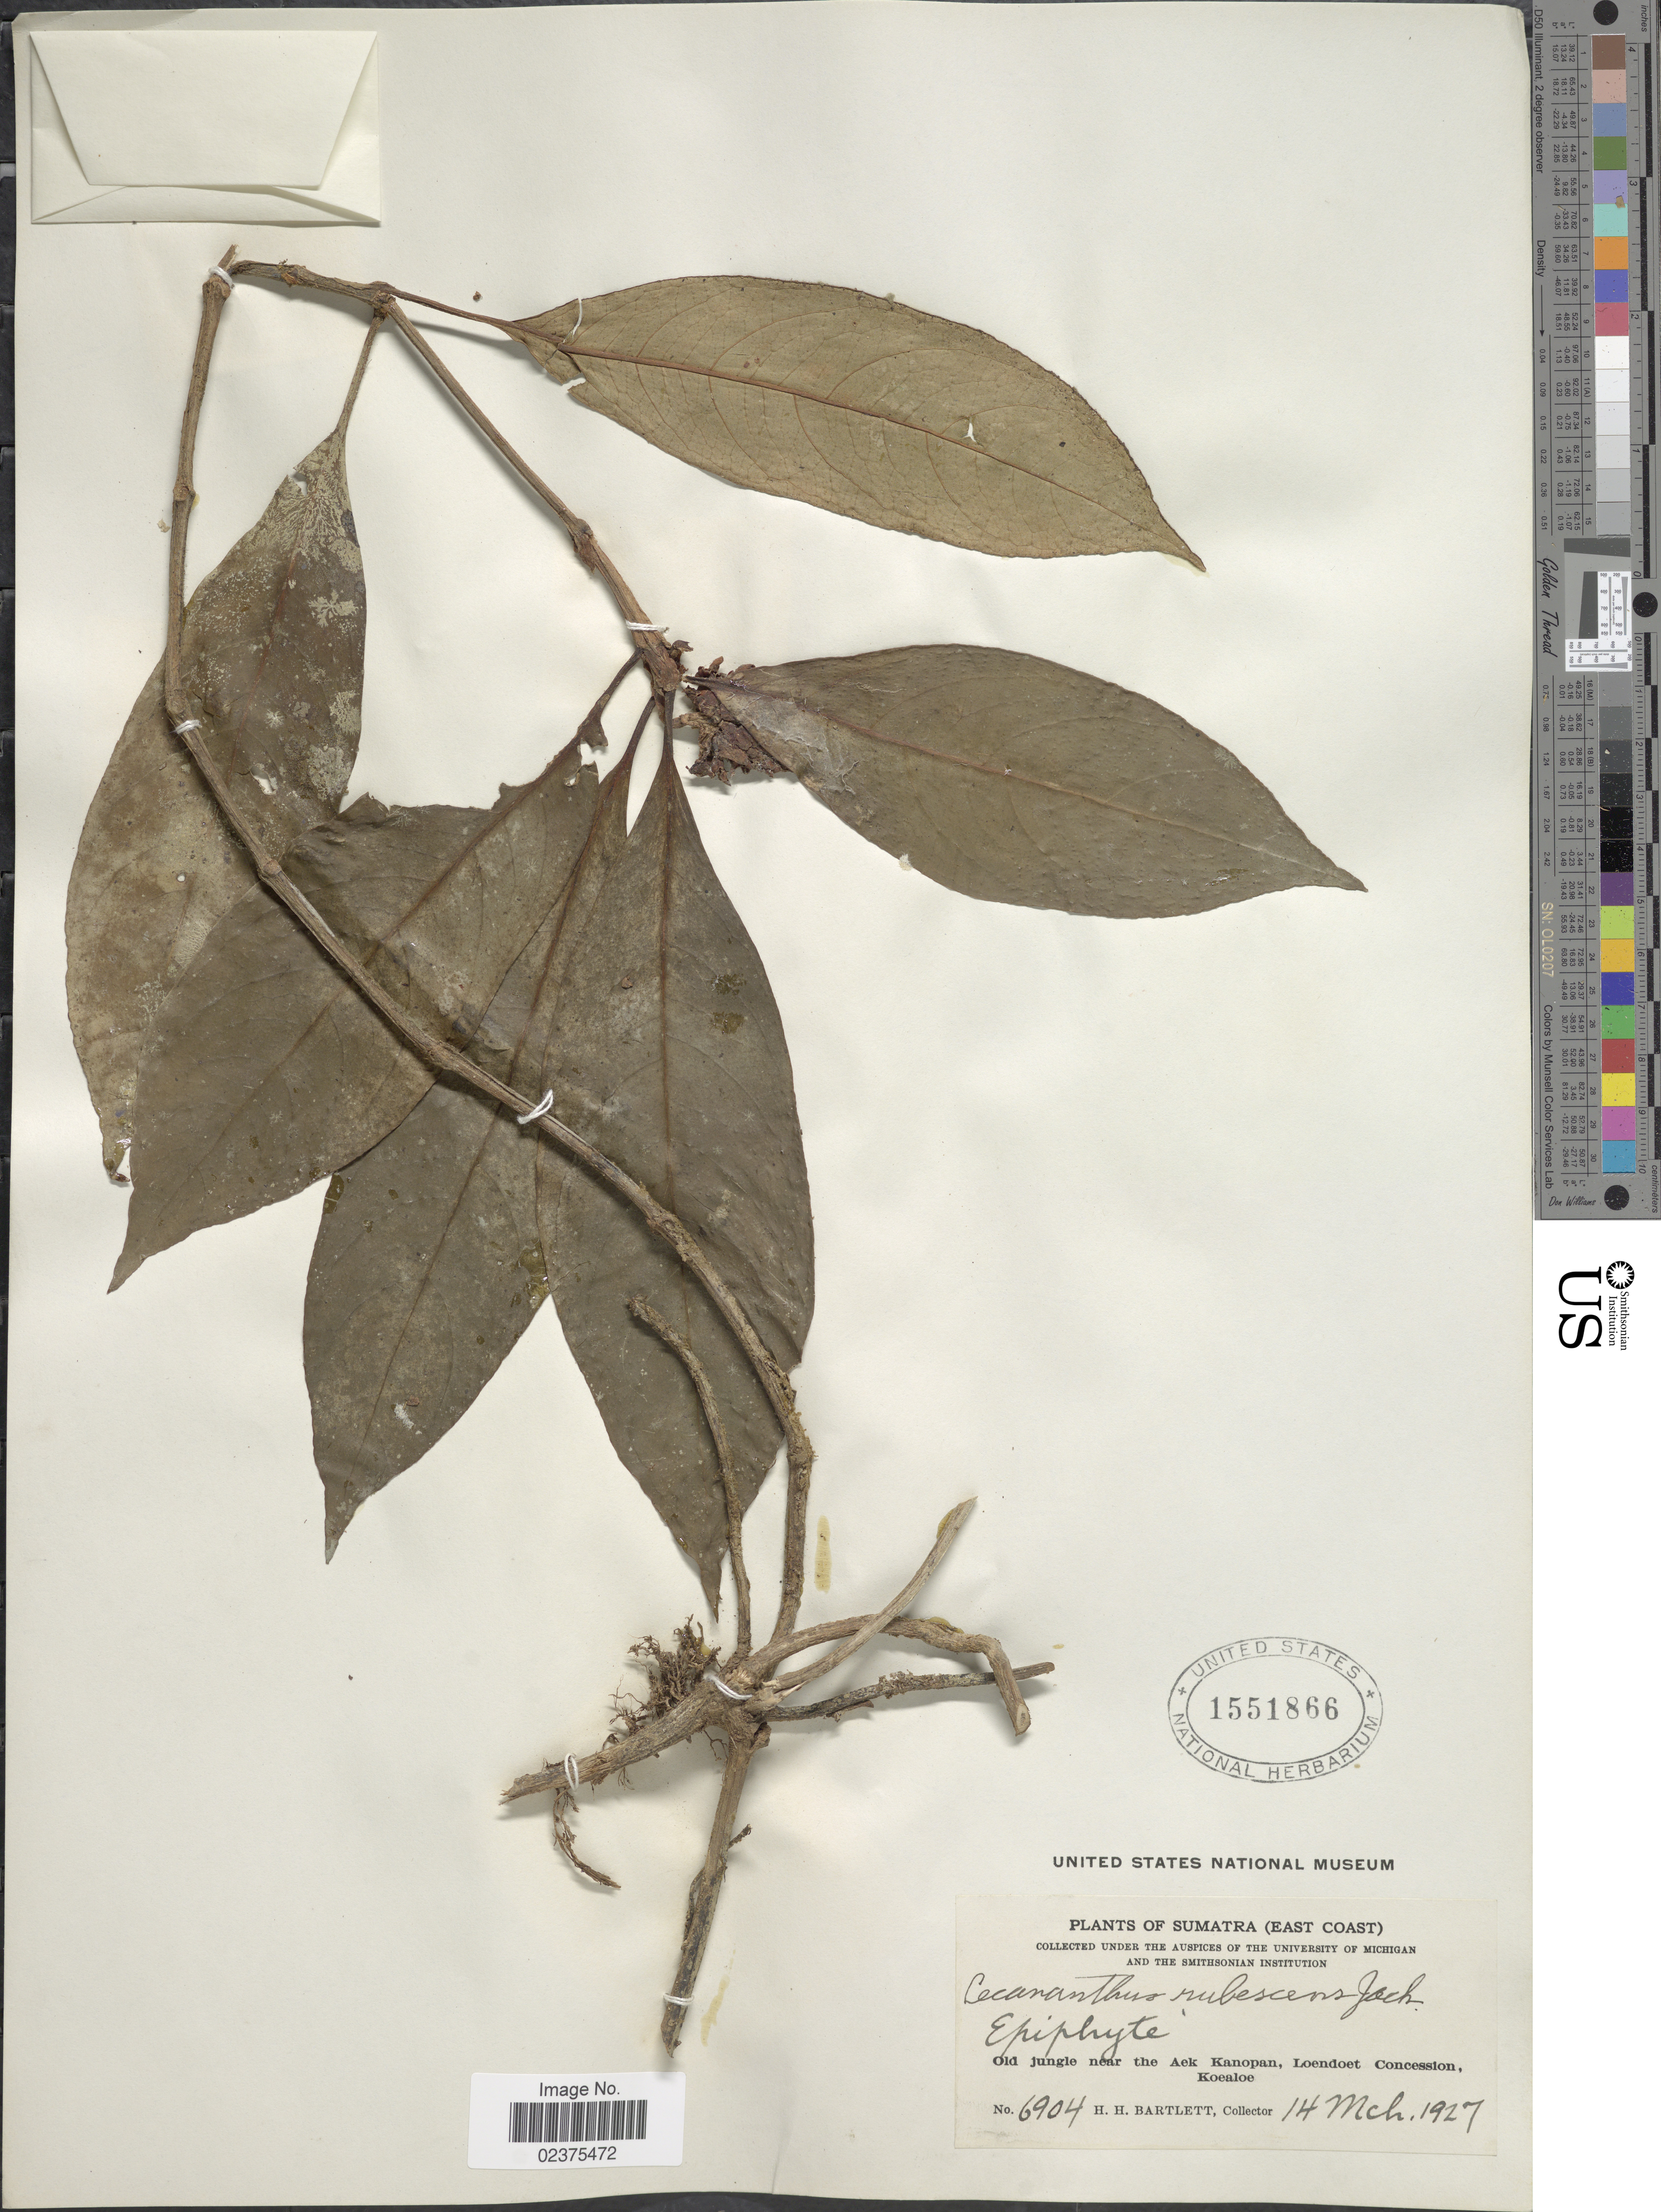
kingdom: Plantae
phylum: Tracheophyta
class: Magnoliopsida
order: Gentianales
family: Rubiaceae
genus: Lecananthus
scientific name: Lecananthus erubescens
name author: Jack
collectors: H. H. Bartlett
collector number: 6904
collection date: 1927-03-14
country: Indonesia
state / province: Sumatra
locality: Sumatra (East Coast), Old jungle near the Aek Kanopan, Loendoet Concession, Koealoe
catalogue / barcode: US 1551866